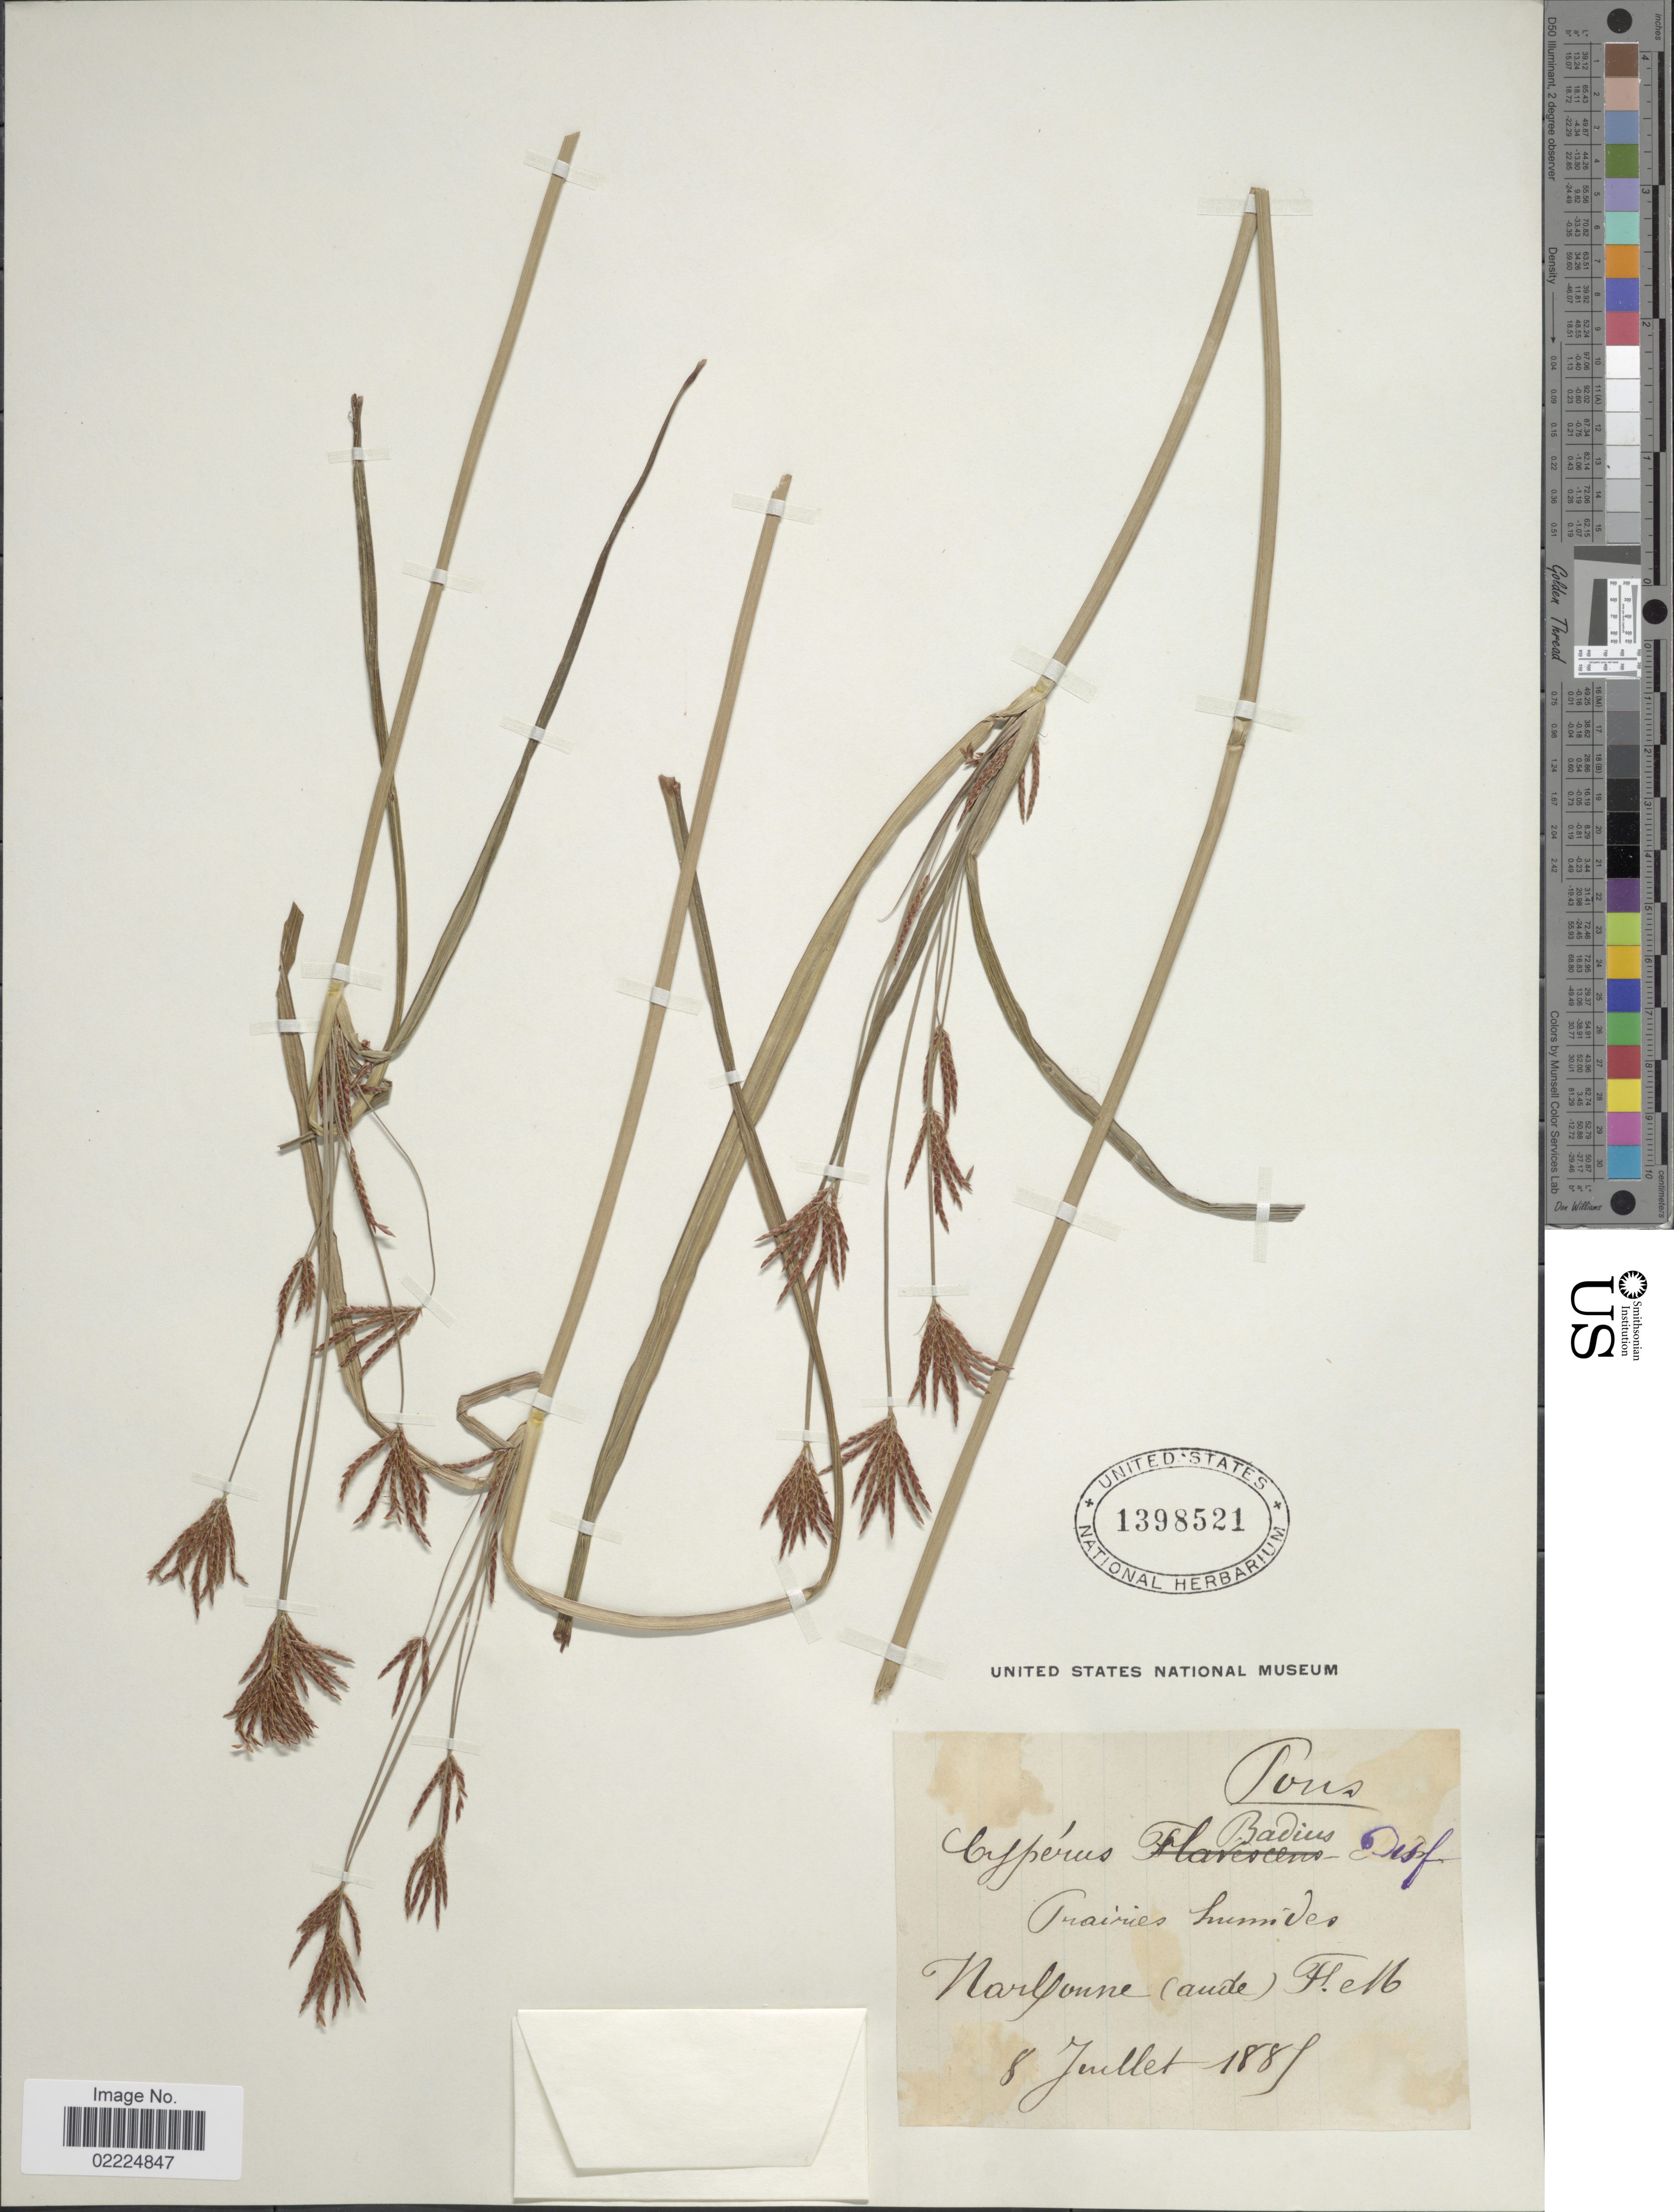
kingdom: Plantae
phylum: Tracheophyta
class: Liliopsida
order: Poales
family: Cyperaceae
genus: Cyperus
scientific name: Cyperus badius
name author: Desf.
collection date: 1885-07-08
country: France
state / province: Occitanie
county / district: Aude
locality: Narbonne (aude) Helb [interpreted].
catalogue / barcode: US 1398521